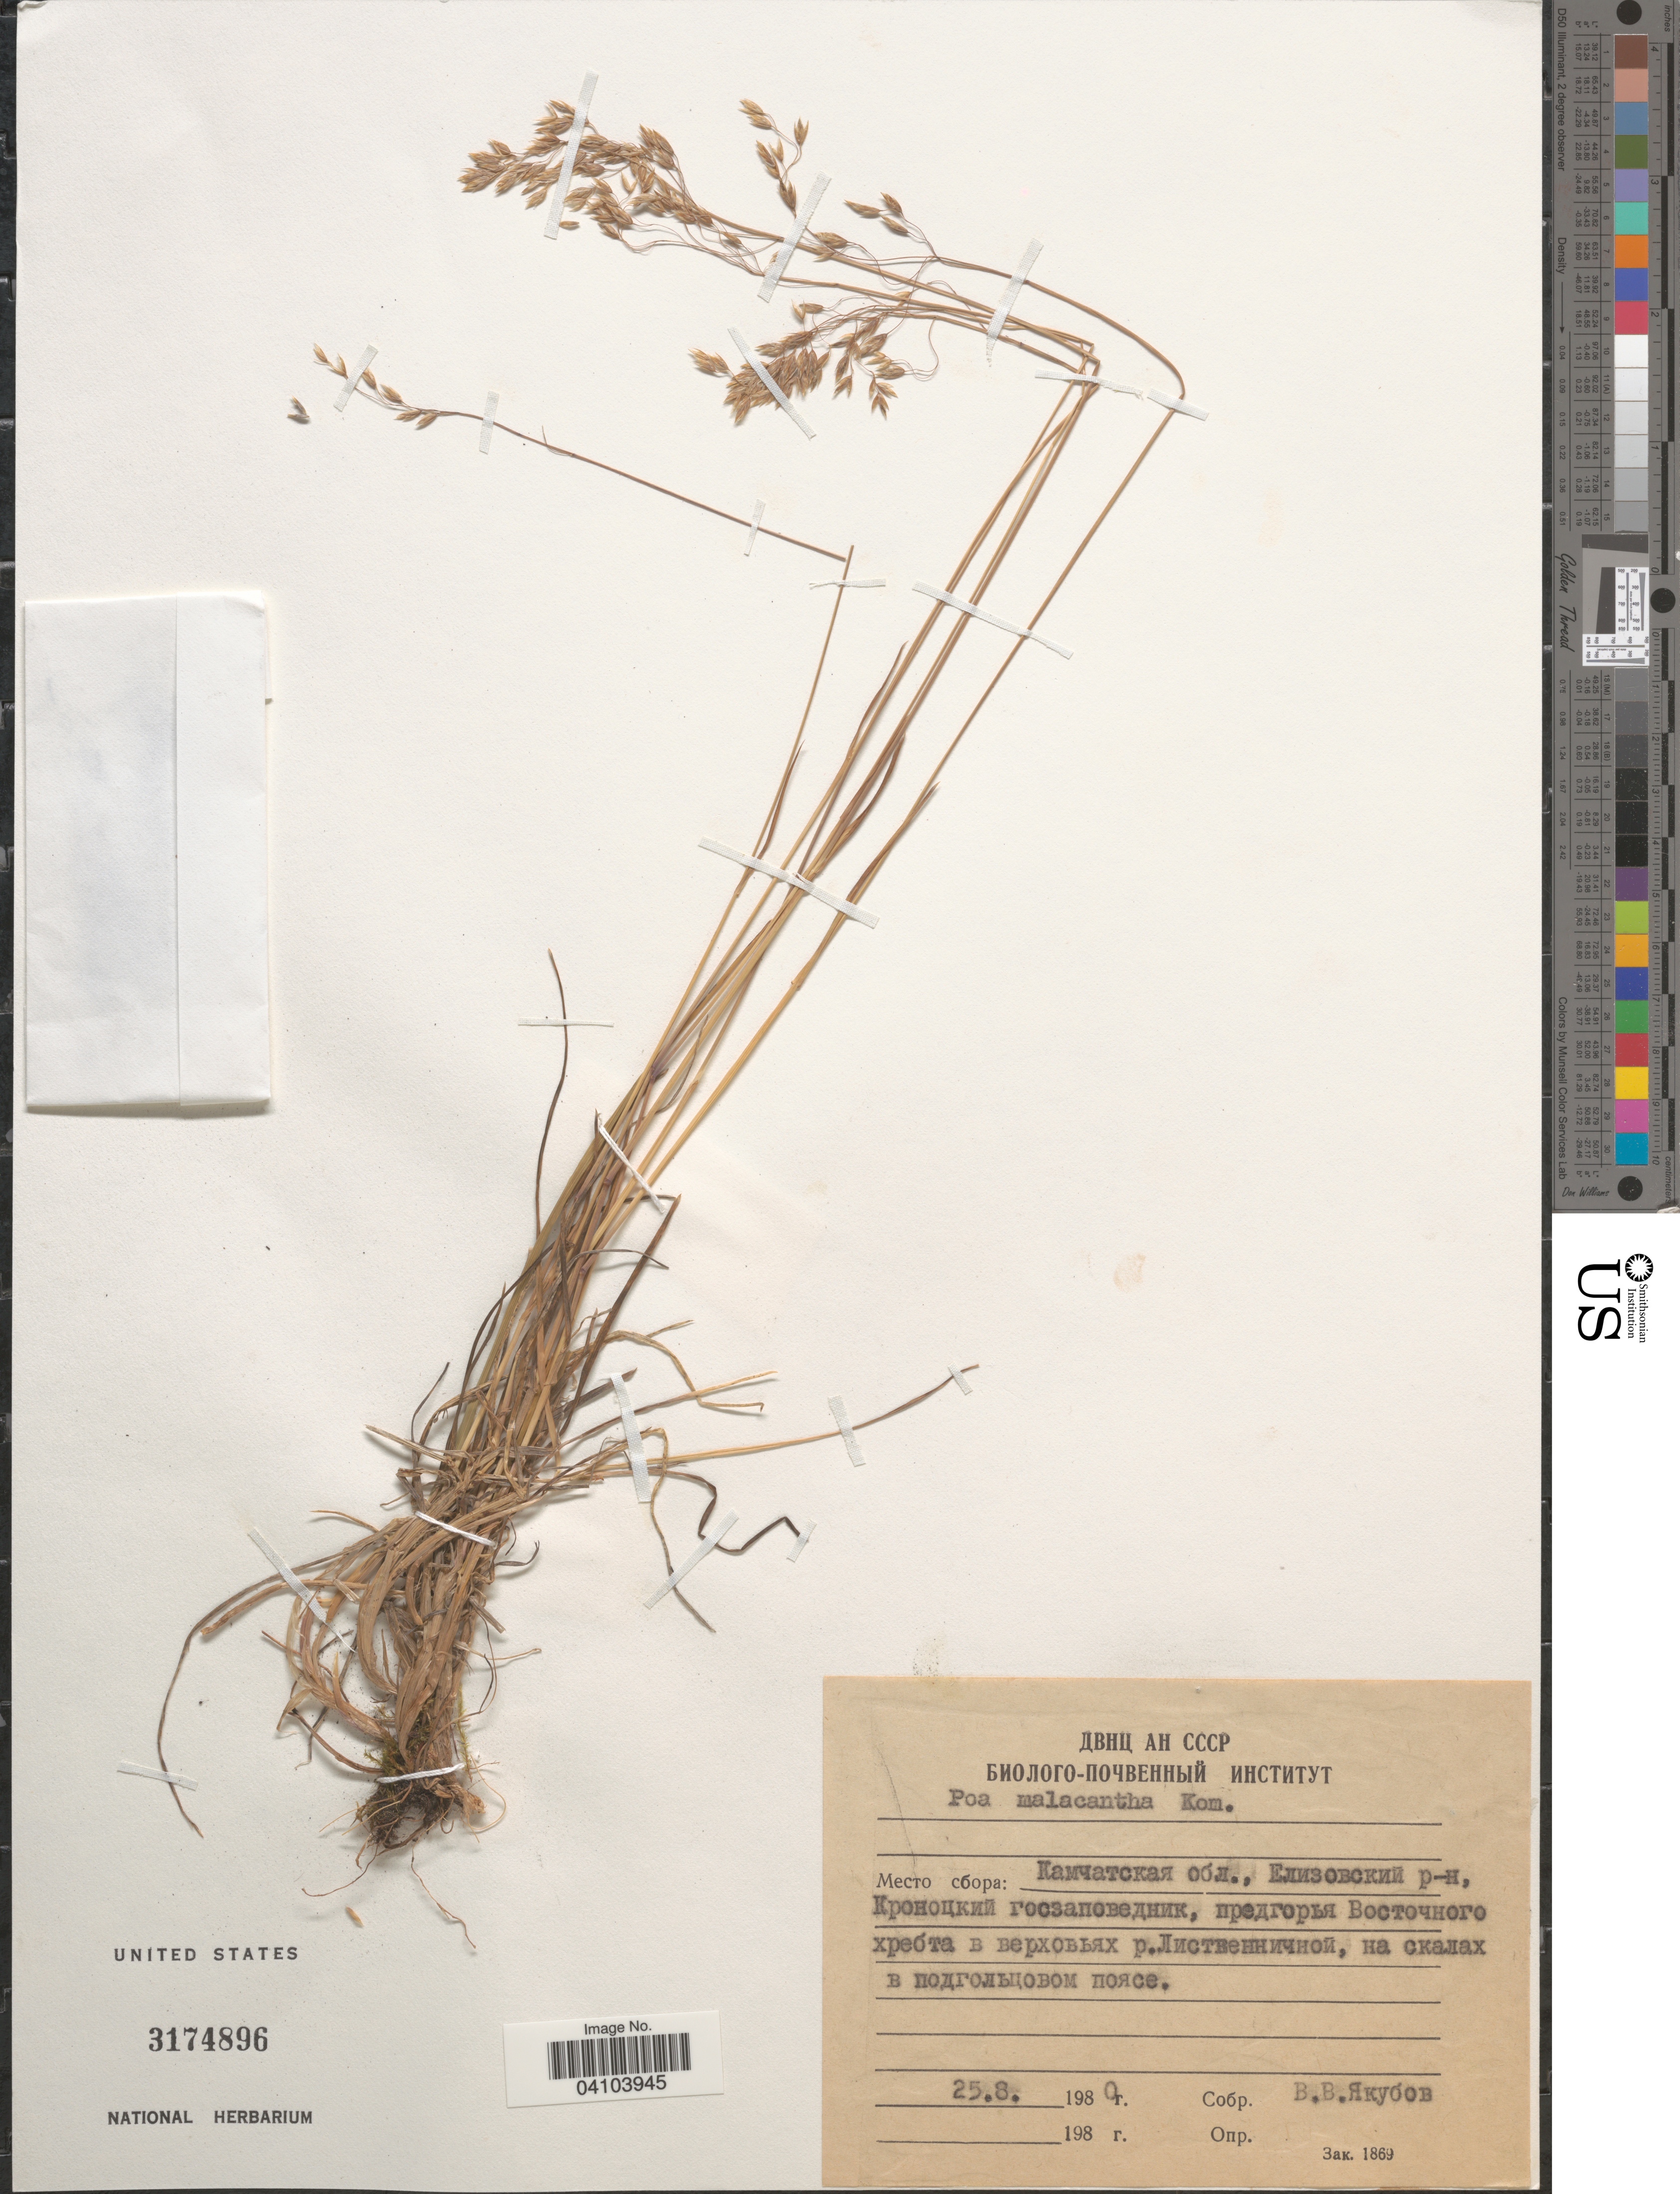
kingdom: Plantae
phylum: Tracheophyta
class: Liliopsida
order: Poales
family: Poaceae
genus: Poa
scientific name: Poa malacantha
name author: Kom.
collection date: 1980-08-25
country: Russian Federation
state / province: Kamchatka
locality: Yelizovskiy District, Kronotskiy State Natural Reserve, River Listvenichnaya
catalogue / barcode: US 3174896